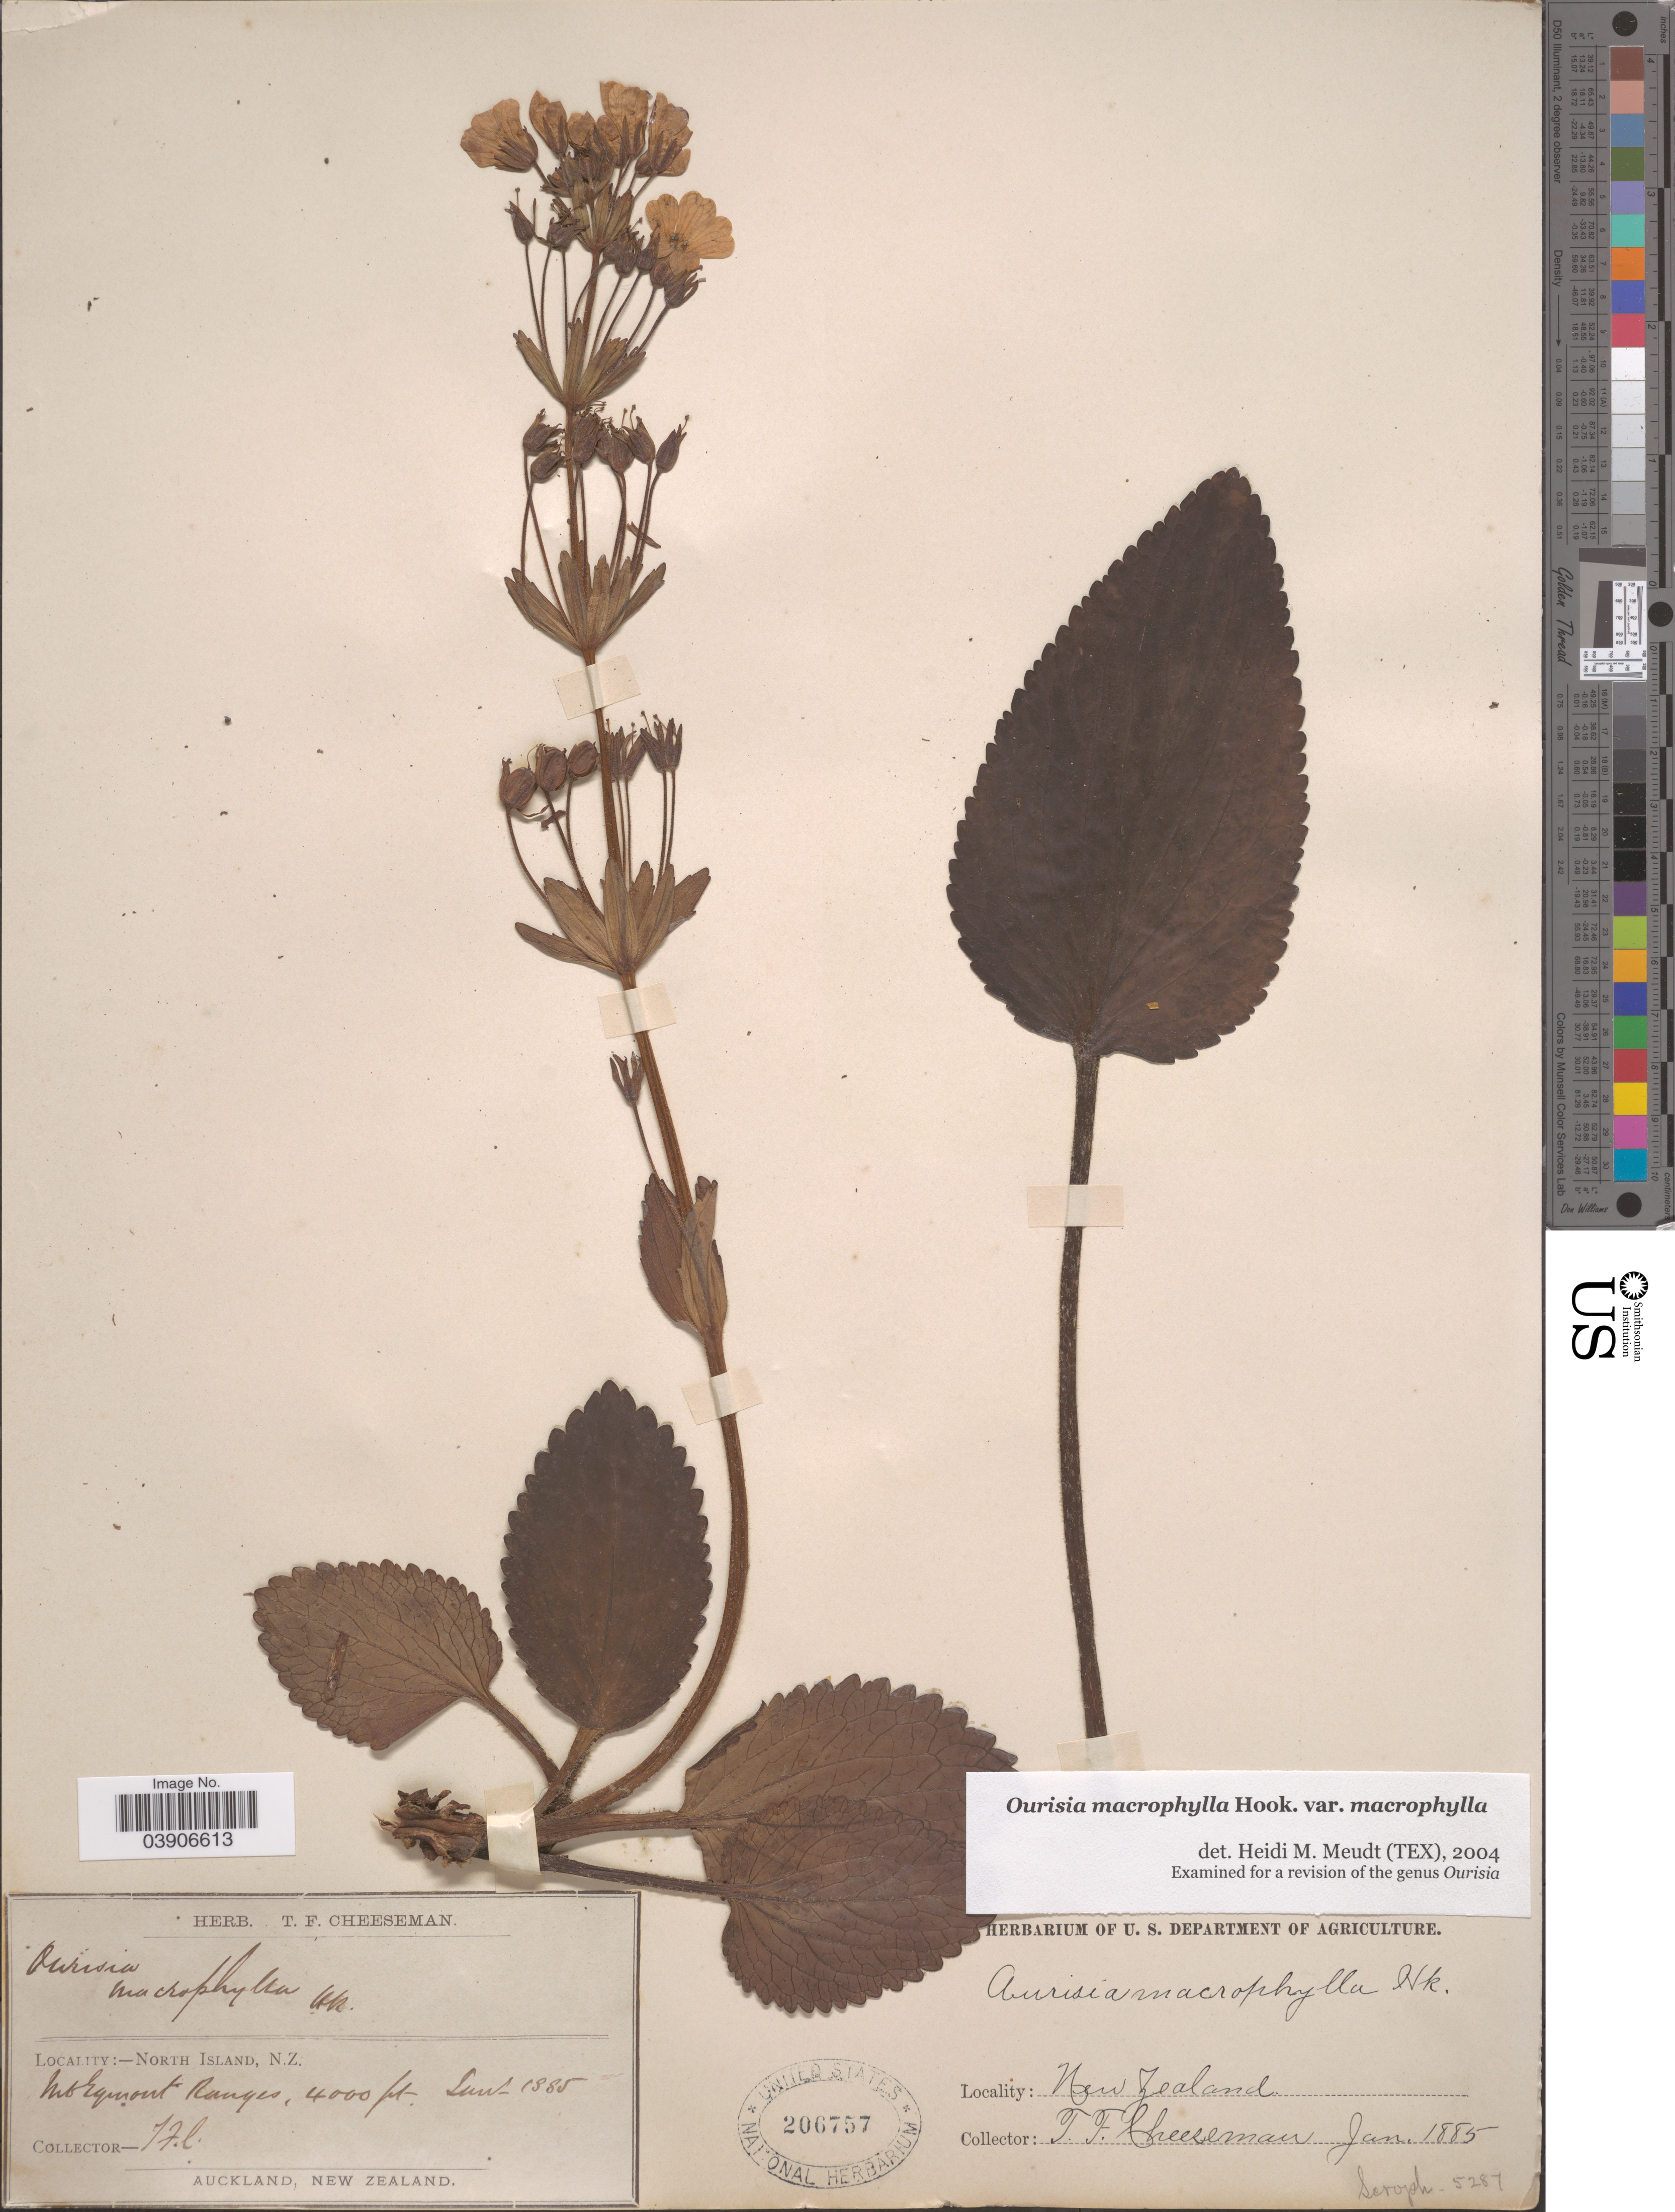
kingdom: Plantae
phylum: Tracheophyta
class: Magnoliopsida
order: Lamiales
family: Plantaginaceae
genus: Ourisia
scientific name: Ourisia macrophylla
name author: Hook.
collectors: T. F. Cheeseman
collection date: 1885-01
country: New Zealand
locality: North Island. Mt Egmont Ranges.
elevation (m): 1219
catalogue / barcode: US 206757